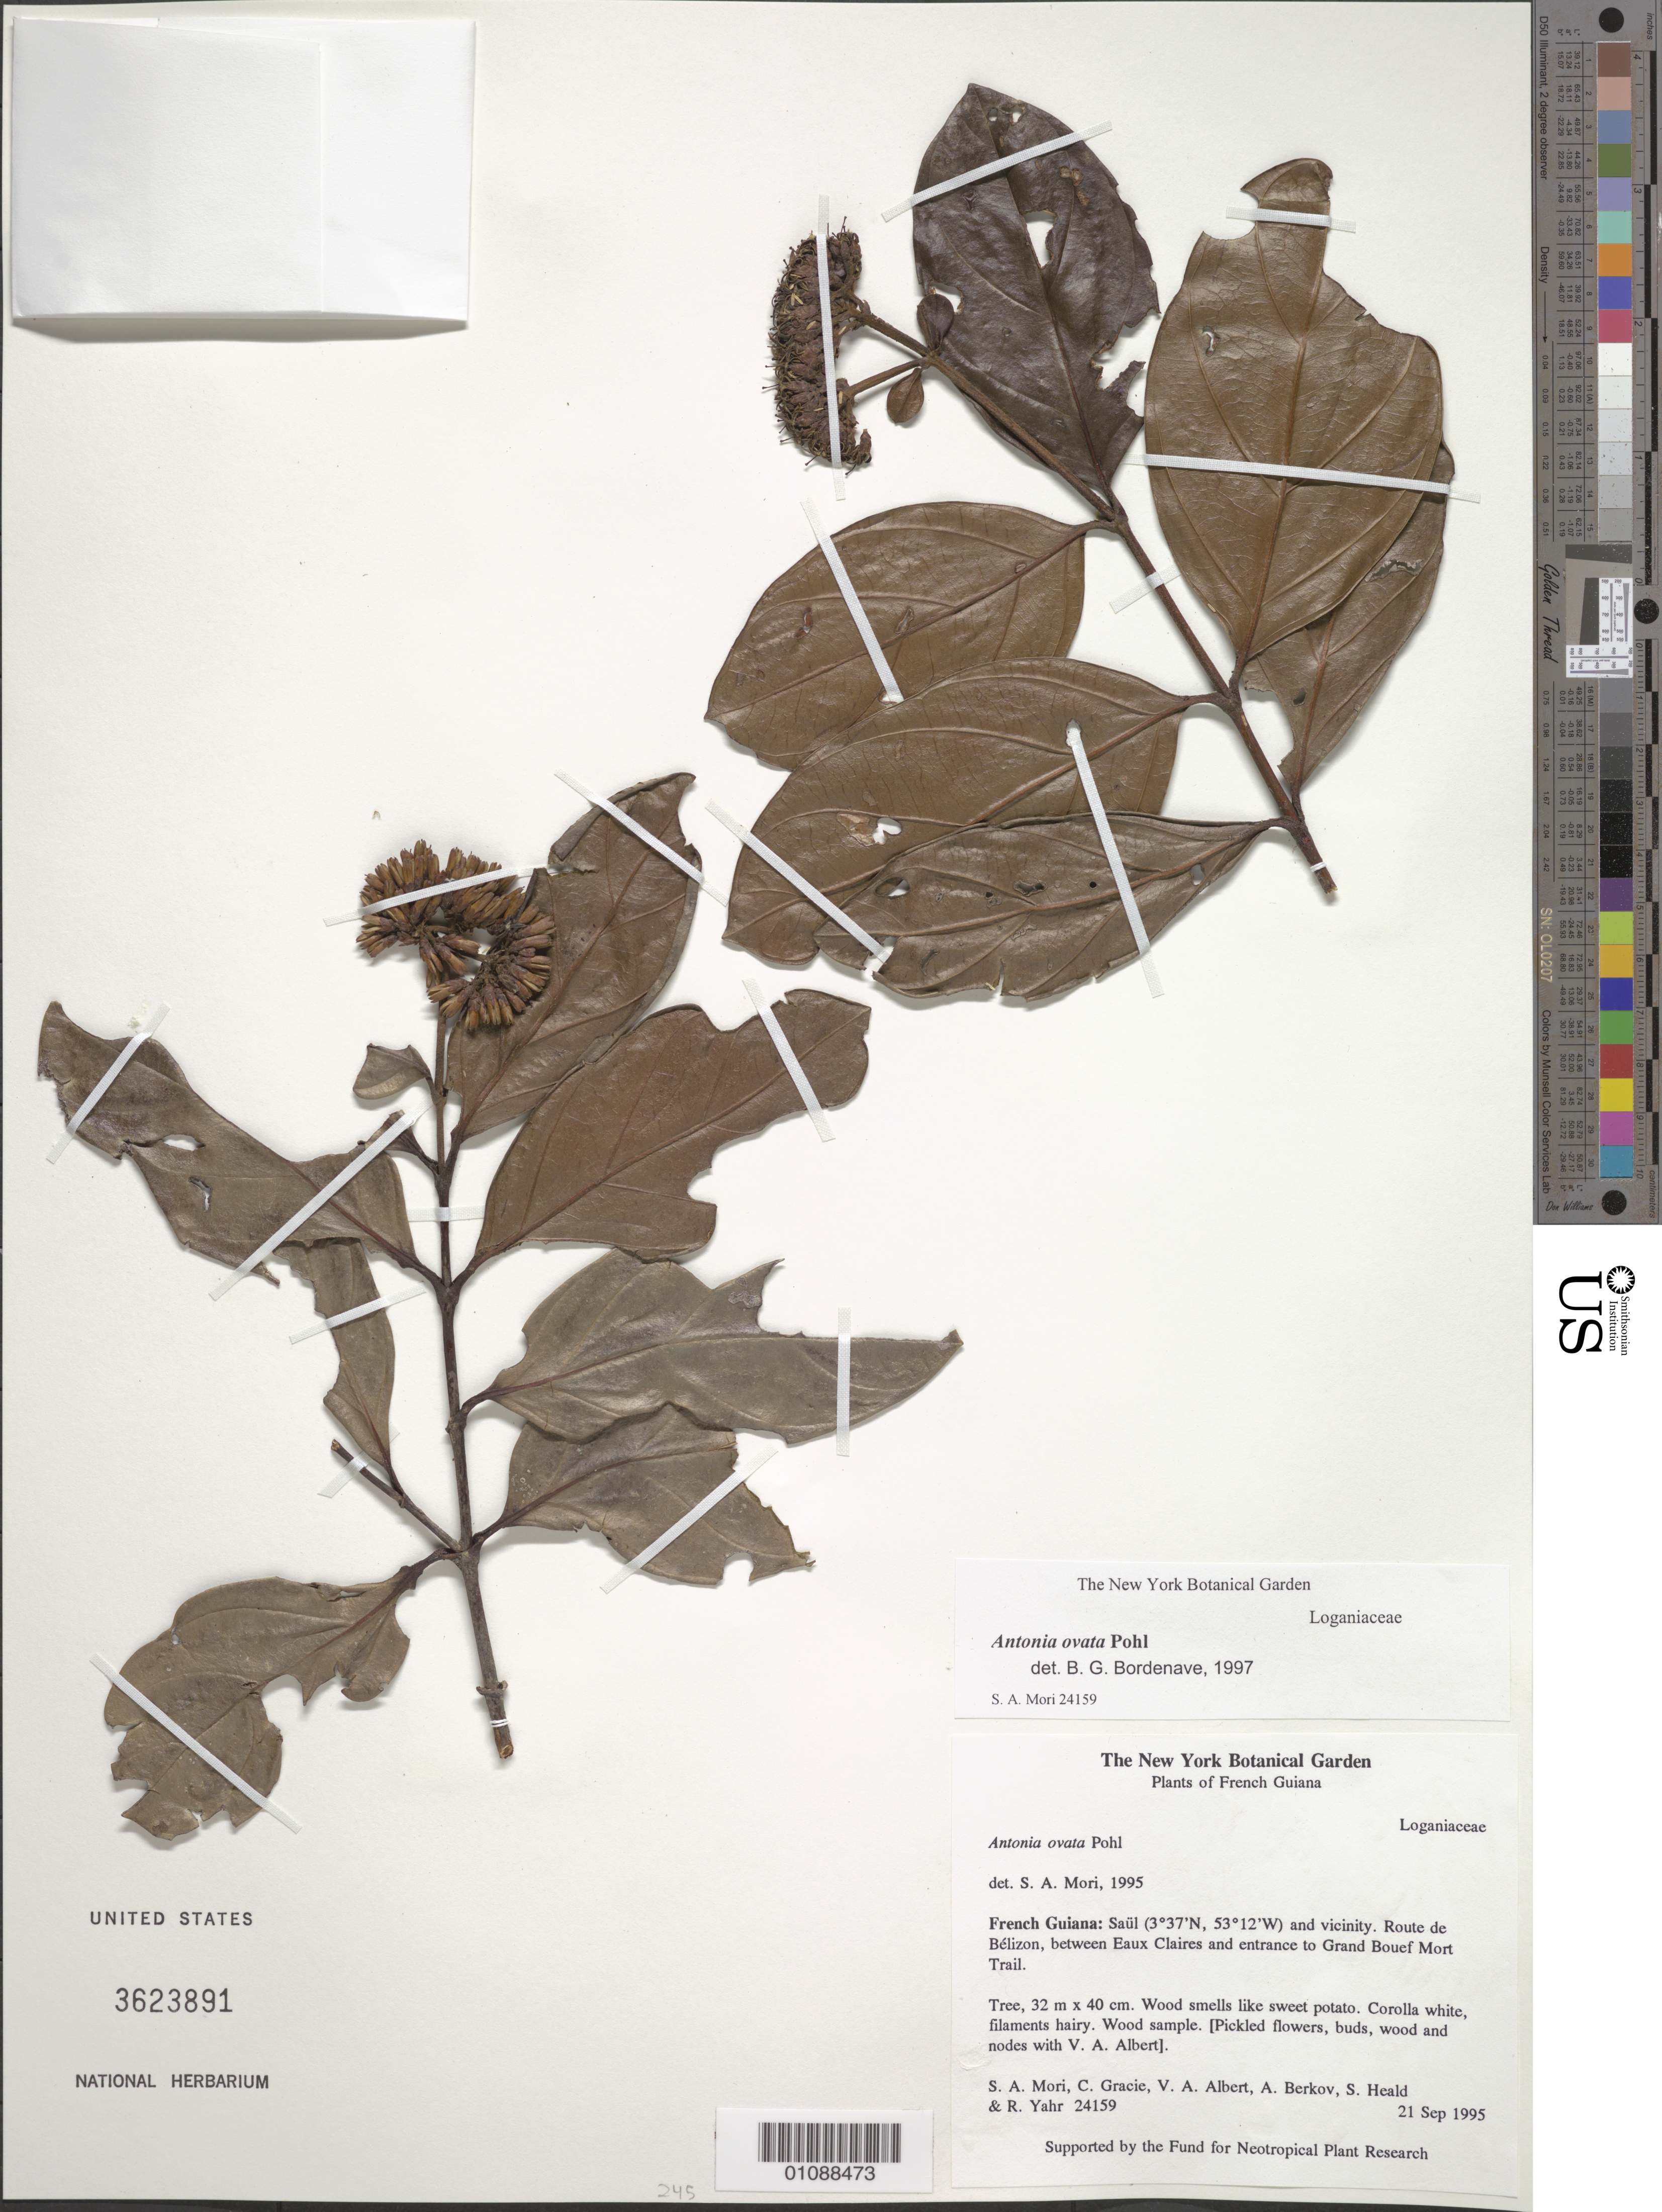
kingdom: Plantae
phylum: Tracheophyta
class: Magnoliopsida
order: Gentianales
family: Loganiaceae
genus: Antonia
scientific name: Antonia ovata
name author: Pohl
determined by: Bordenave, B. G.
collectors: S. Mori, C. A. Gracie, V. A. Albert, A. Berkov, S. Heald & R. Yahr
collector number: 24159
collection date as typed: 21-Sep-95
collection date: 1995-09-21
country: French Guiana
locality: Saül and vic. Route de Bélizon, between Eaux Claires and entrance to Grand Boeuf Mort Trail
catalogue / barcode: US 3623891